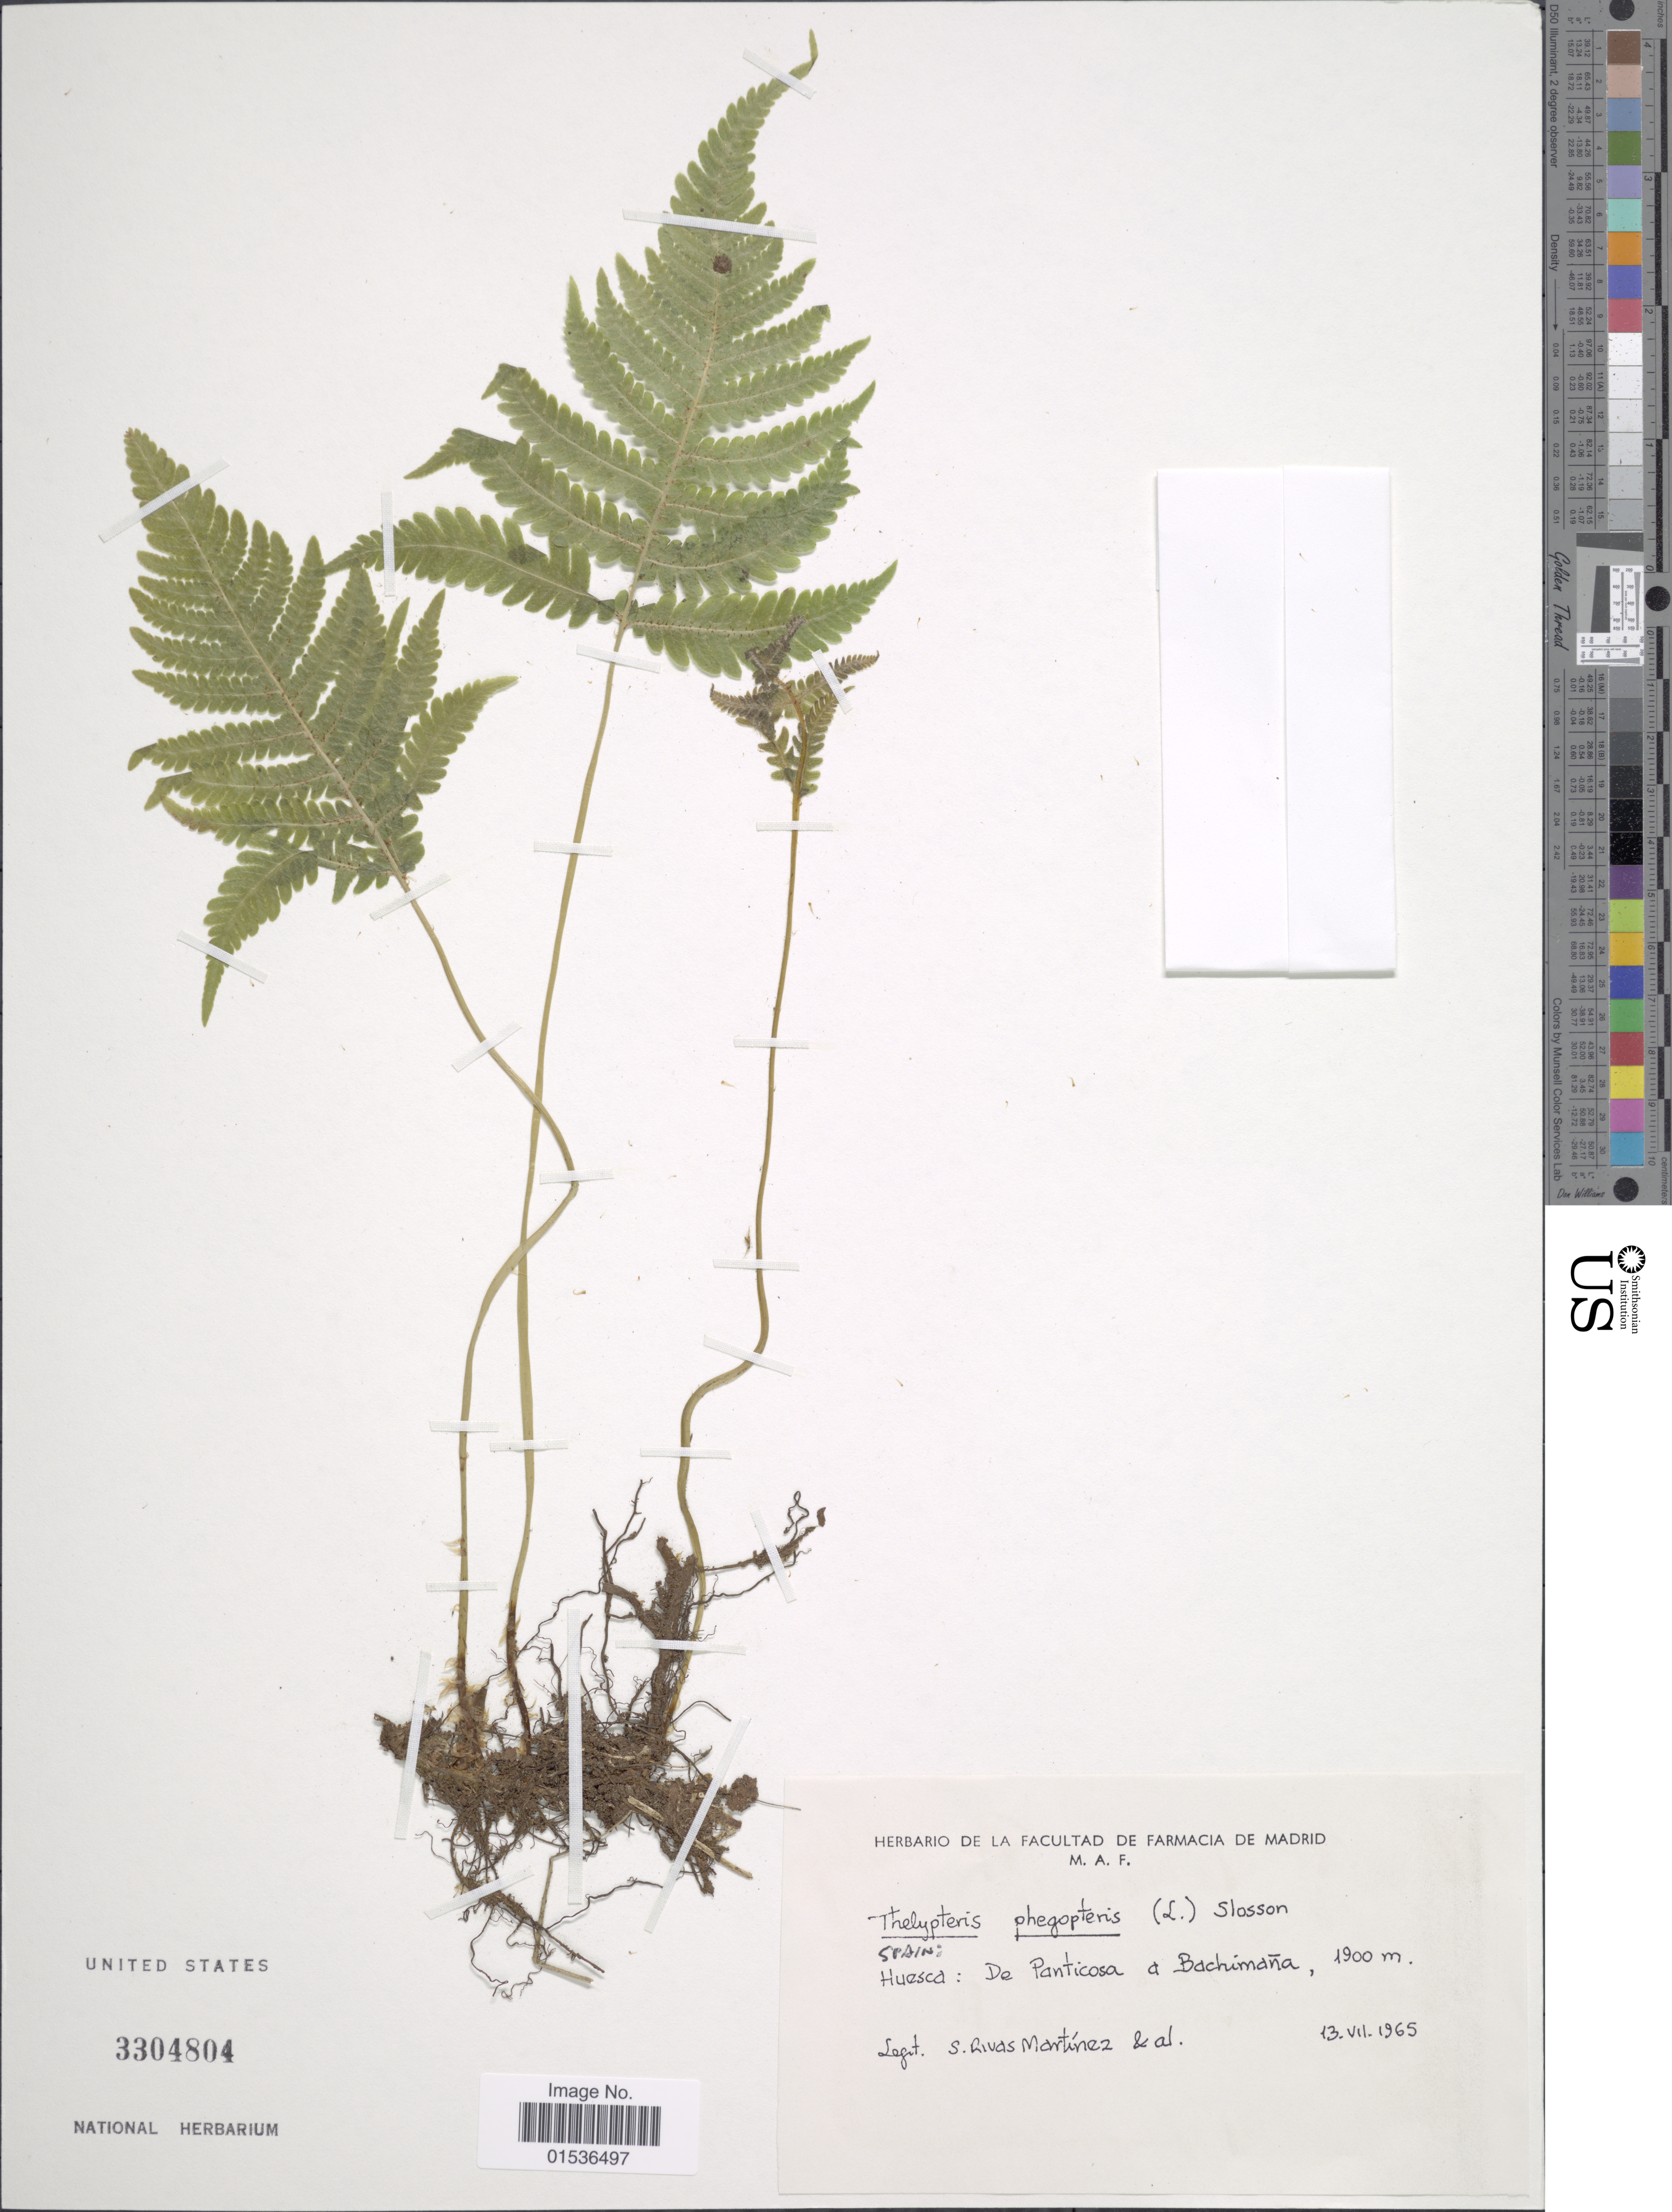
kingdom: Plantae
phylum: Tracheophyta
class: Polypodiopsida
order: Polypodiales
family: Thelypteridaceae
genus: Phegopteris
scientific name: Phegopteris connectilis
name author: (Michx.) Watt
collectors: S. Rivas Martinez & et al.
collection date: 1965-07-13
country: Spain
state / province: Aragon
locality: Huesca: De Panticosa a Bachimana.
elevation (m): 1900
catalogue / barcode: US 3304804